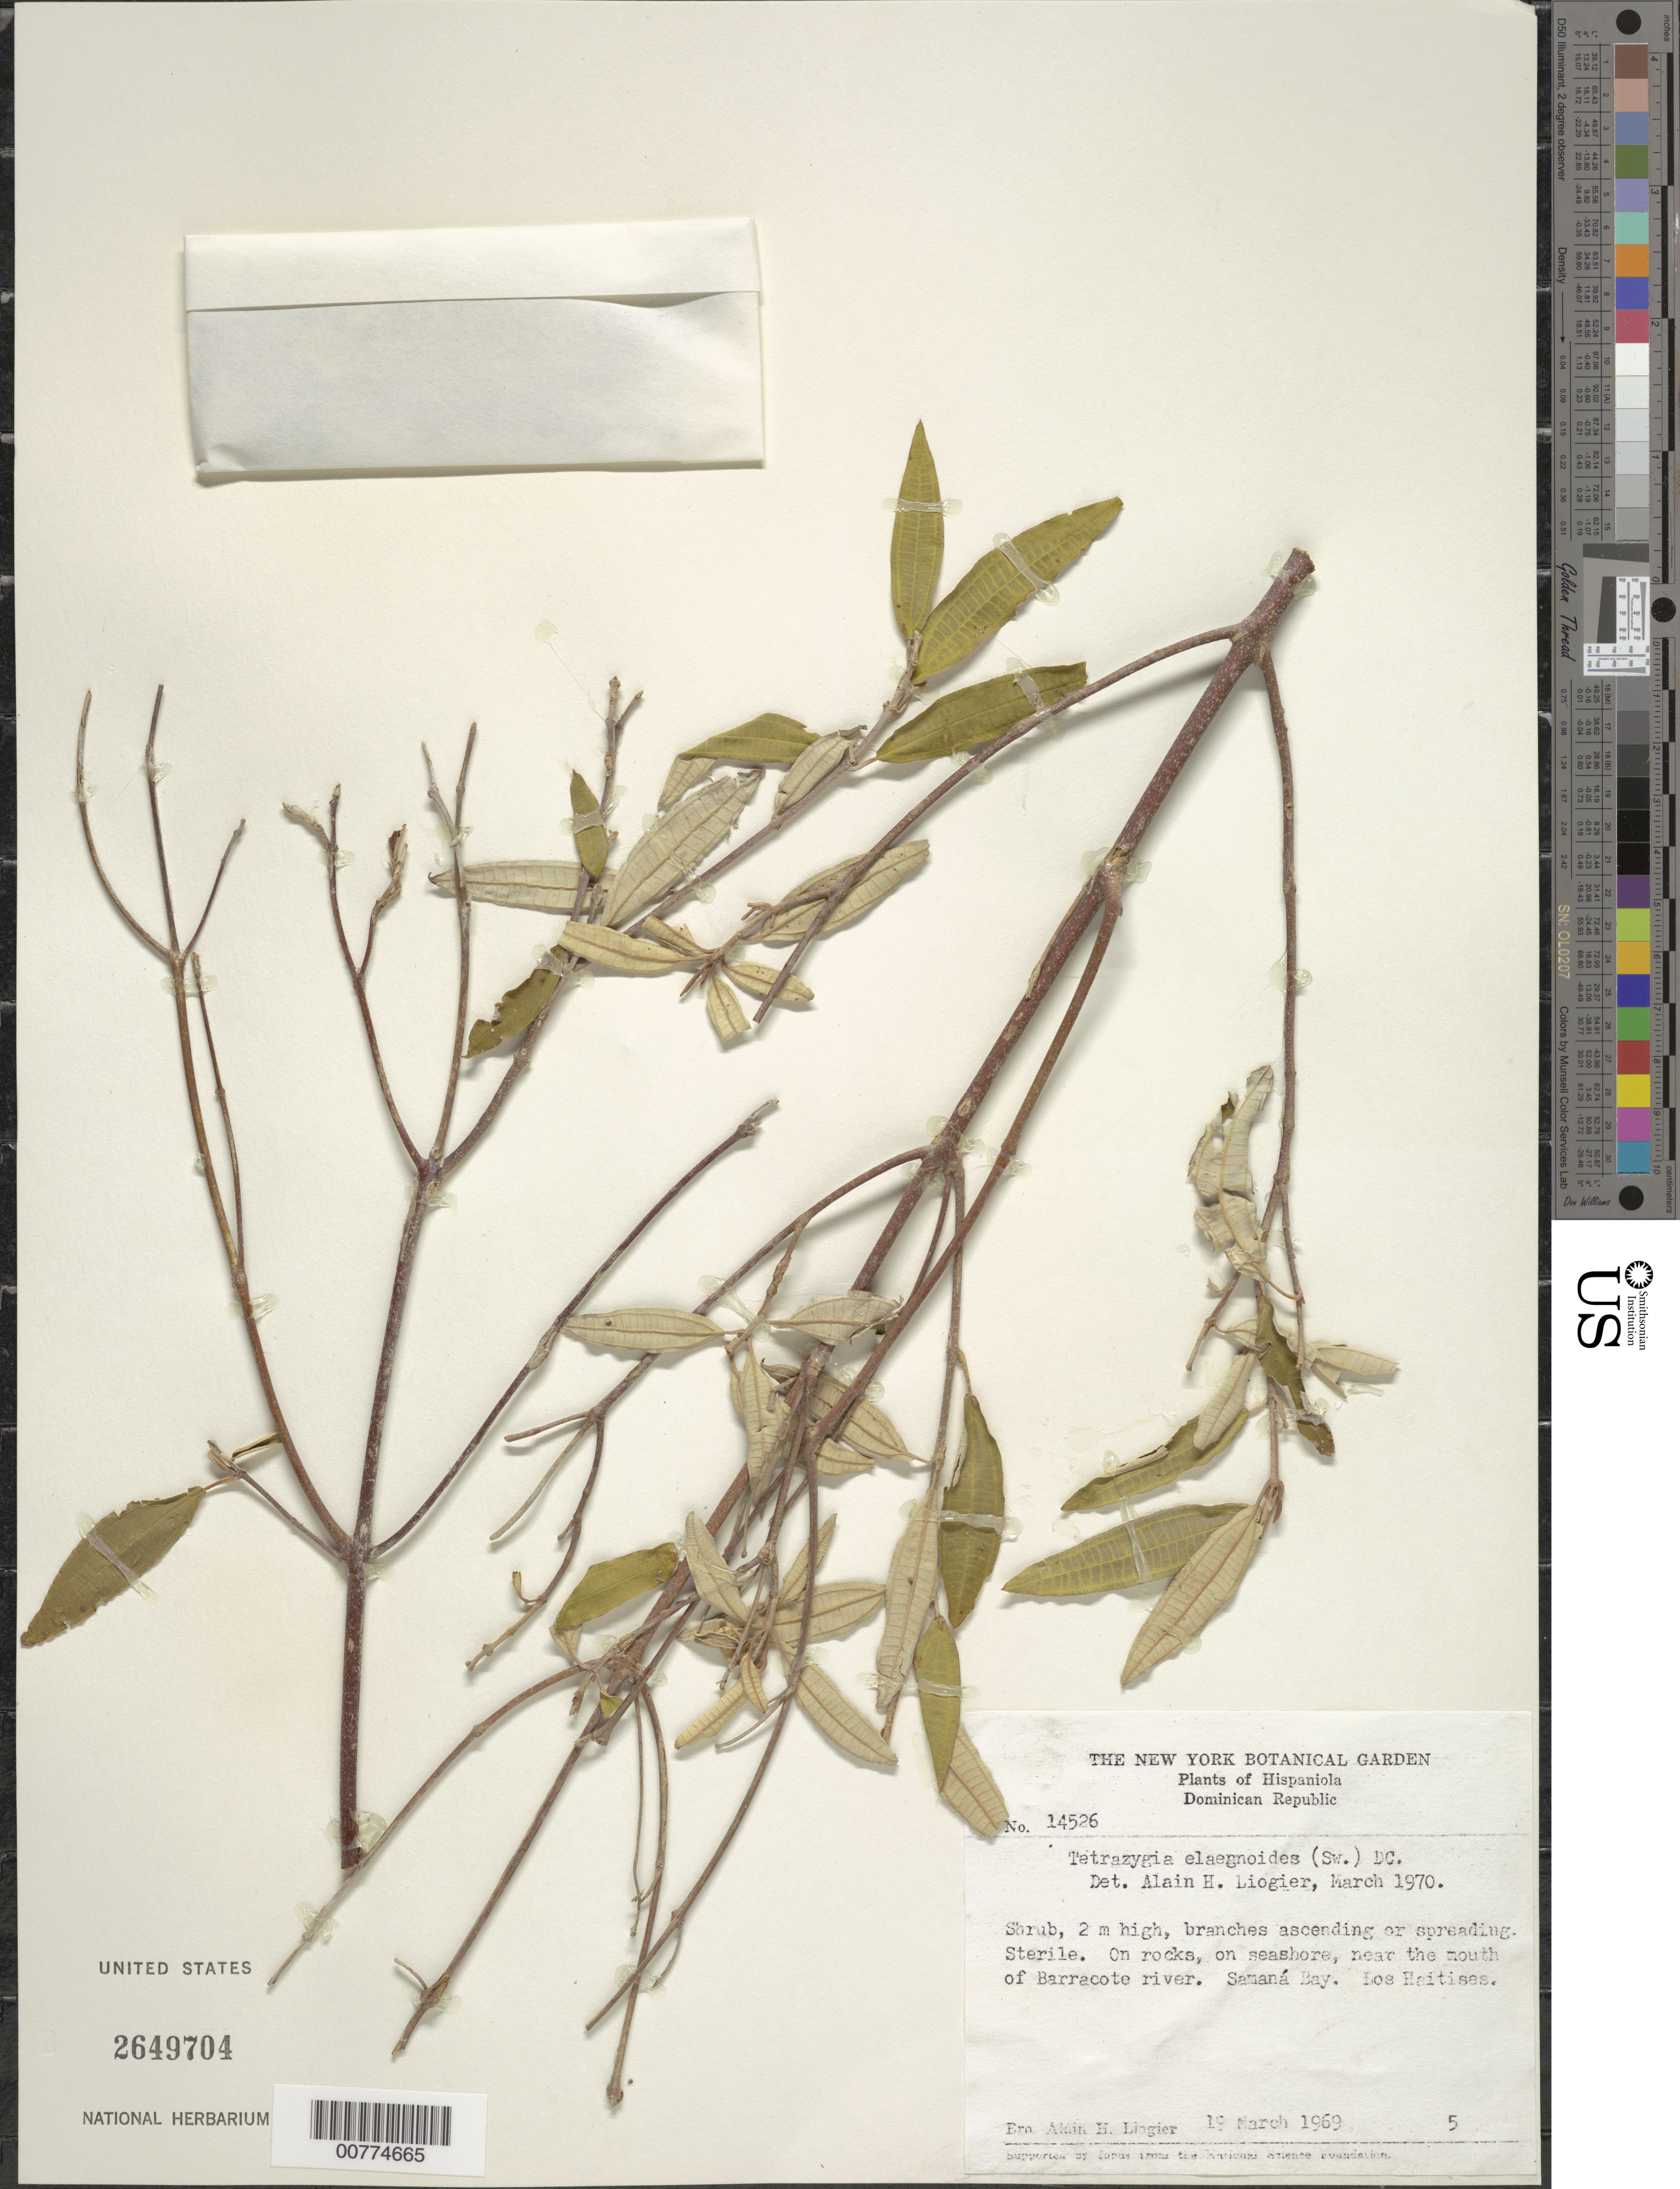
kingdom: Plantae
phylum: Tracheophyta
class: Magnoliopsida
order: Myrtales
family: Melastomataceae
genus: Miconia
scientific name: Miconia elaeagnoides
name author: (Sw.) Griseb.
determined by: Judd, Walter S.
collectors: A. H. Liogier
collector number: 14526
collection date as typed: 19 Mar 1969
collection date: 1969-03-19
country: Dominican Republic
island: Hispaniola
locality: Los Haitises, Samaná Bay, near the mouth of Barracote River.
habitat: On rocks, on seashore.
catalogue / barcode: US 2649704